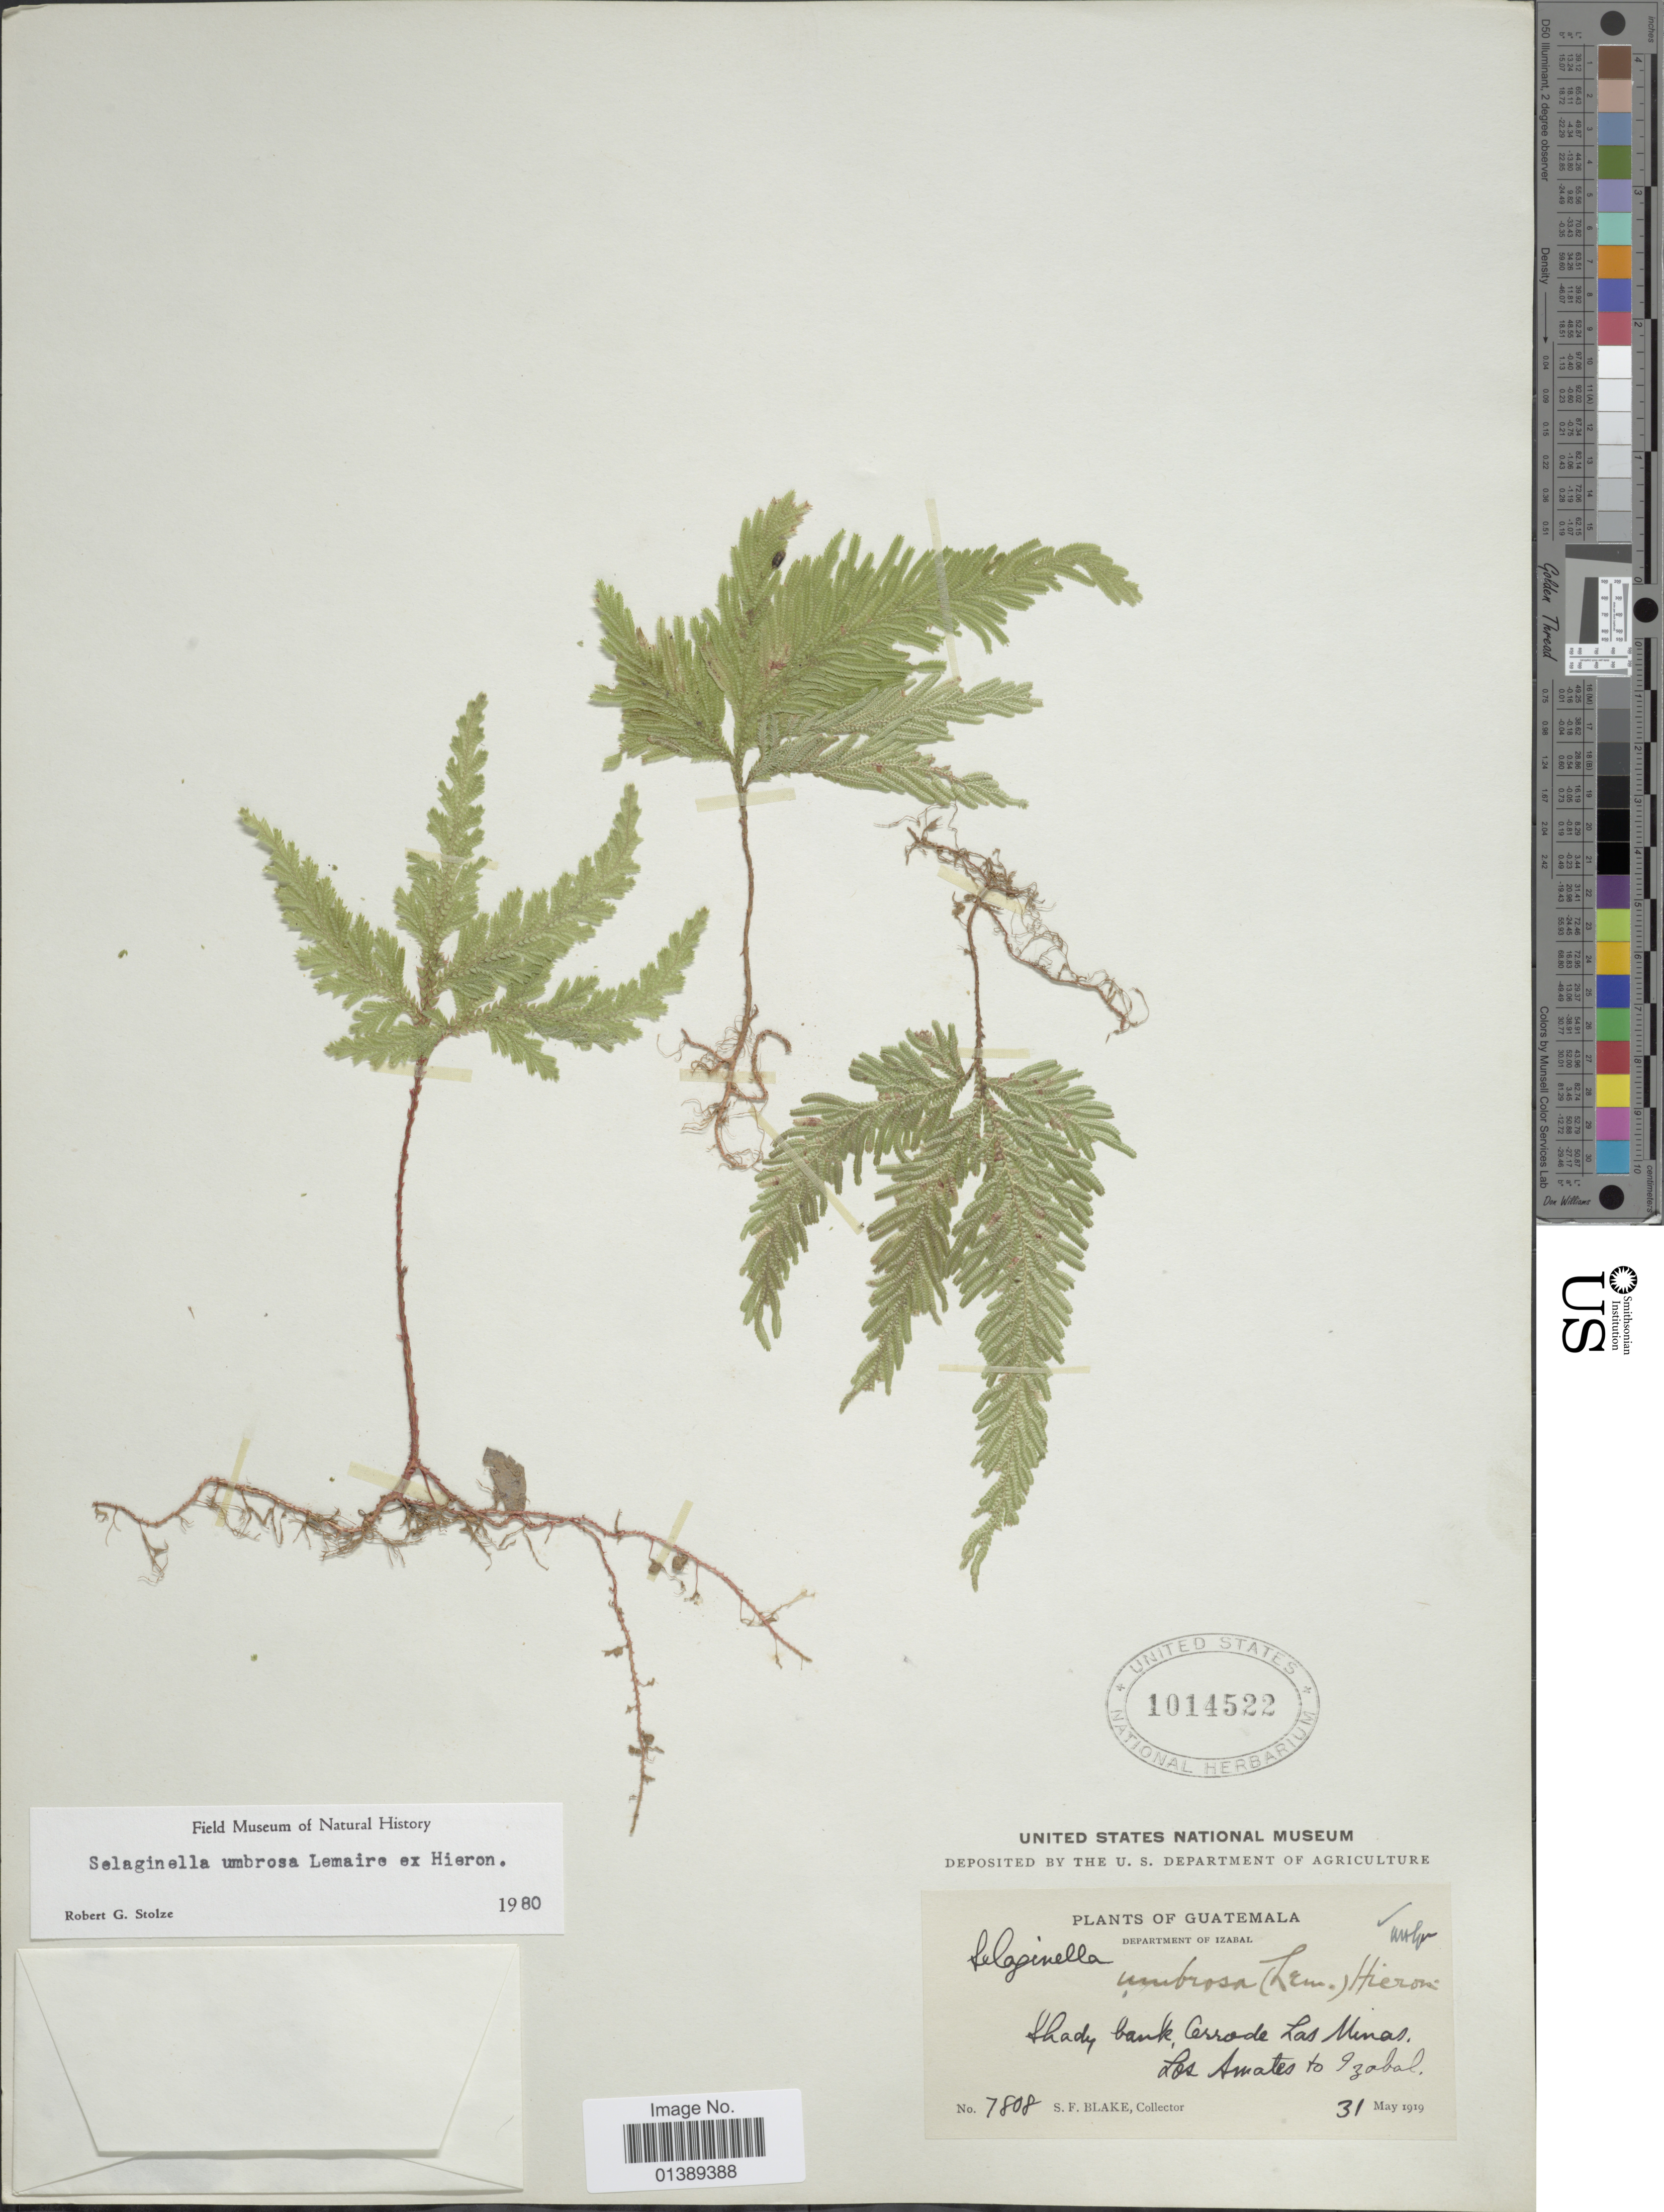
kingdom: Plantae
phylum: Tracheophyta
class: Lycopodiopsida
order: Selaginellales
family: Selaginellaceae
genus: Selaginella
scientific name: Selaginella umbrosa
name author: Lem. ex Hieron.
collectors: S. Blake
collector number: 7808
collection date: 1919-05-31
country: Guatemala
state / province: Izabal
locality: Shady bank, Cerra de las Minas, Los Amates to Izabal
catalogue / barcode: US 1014522